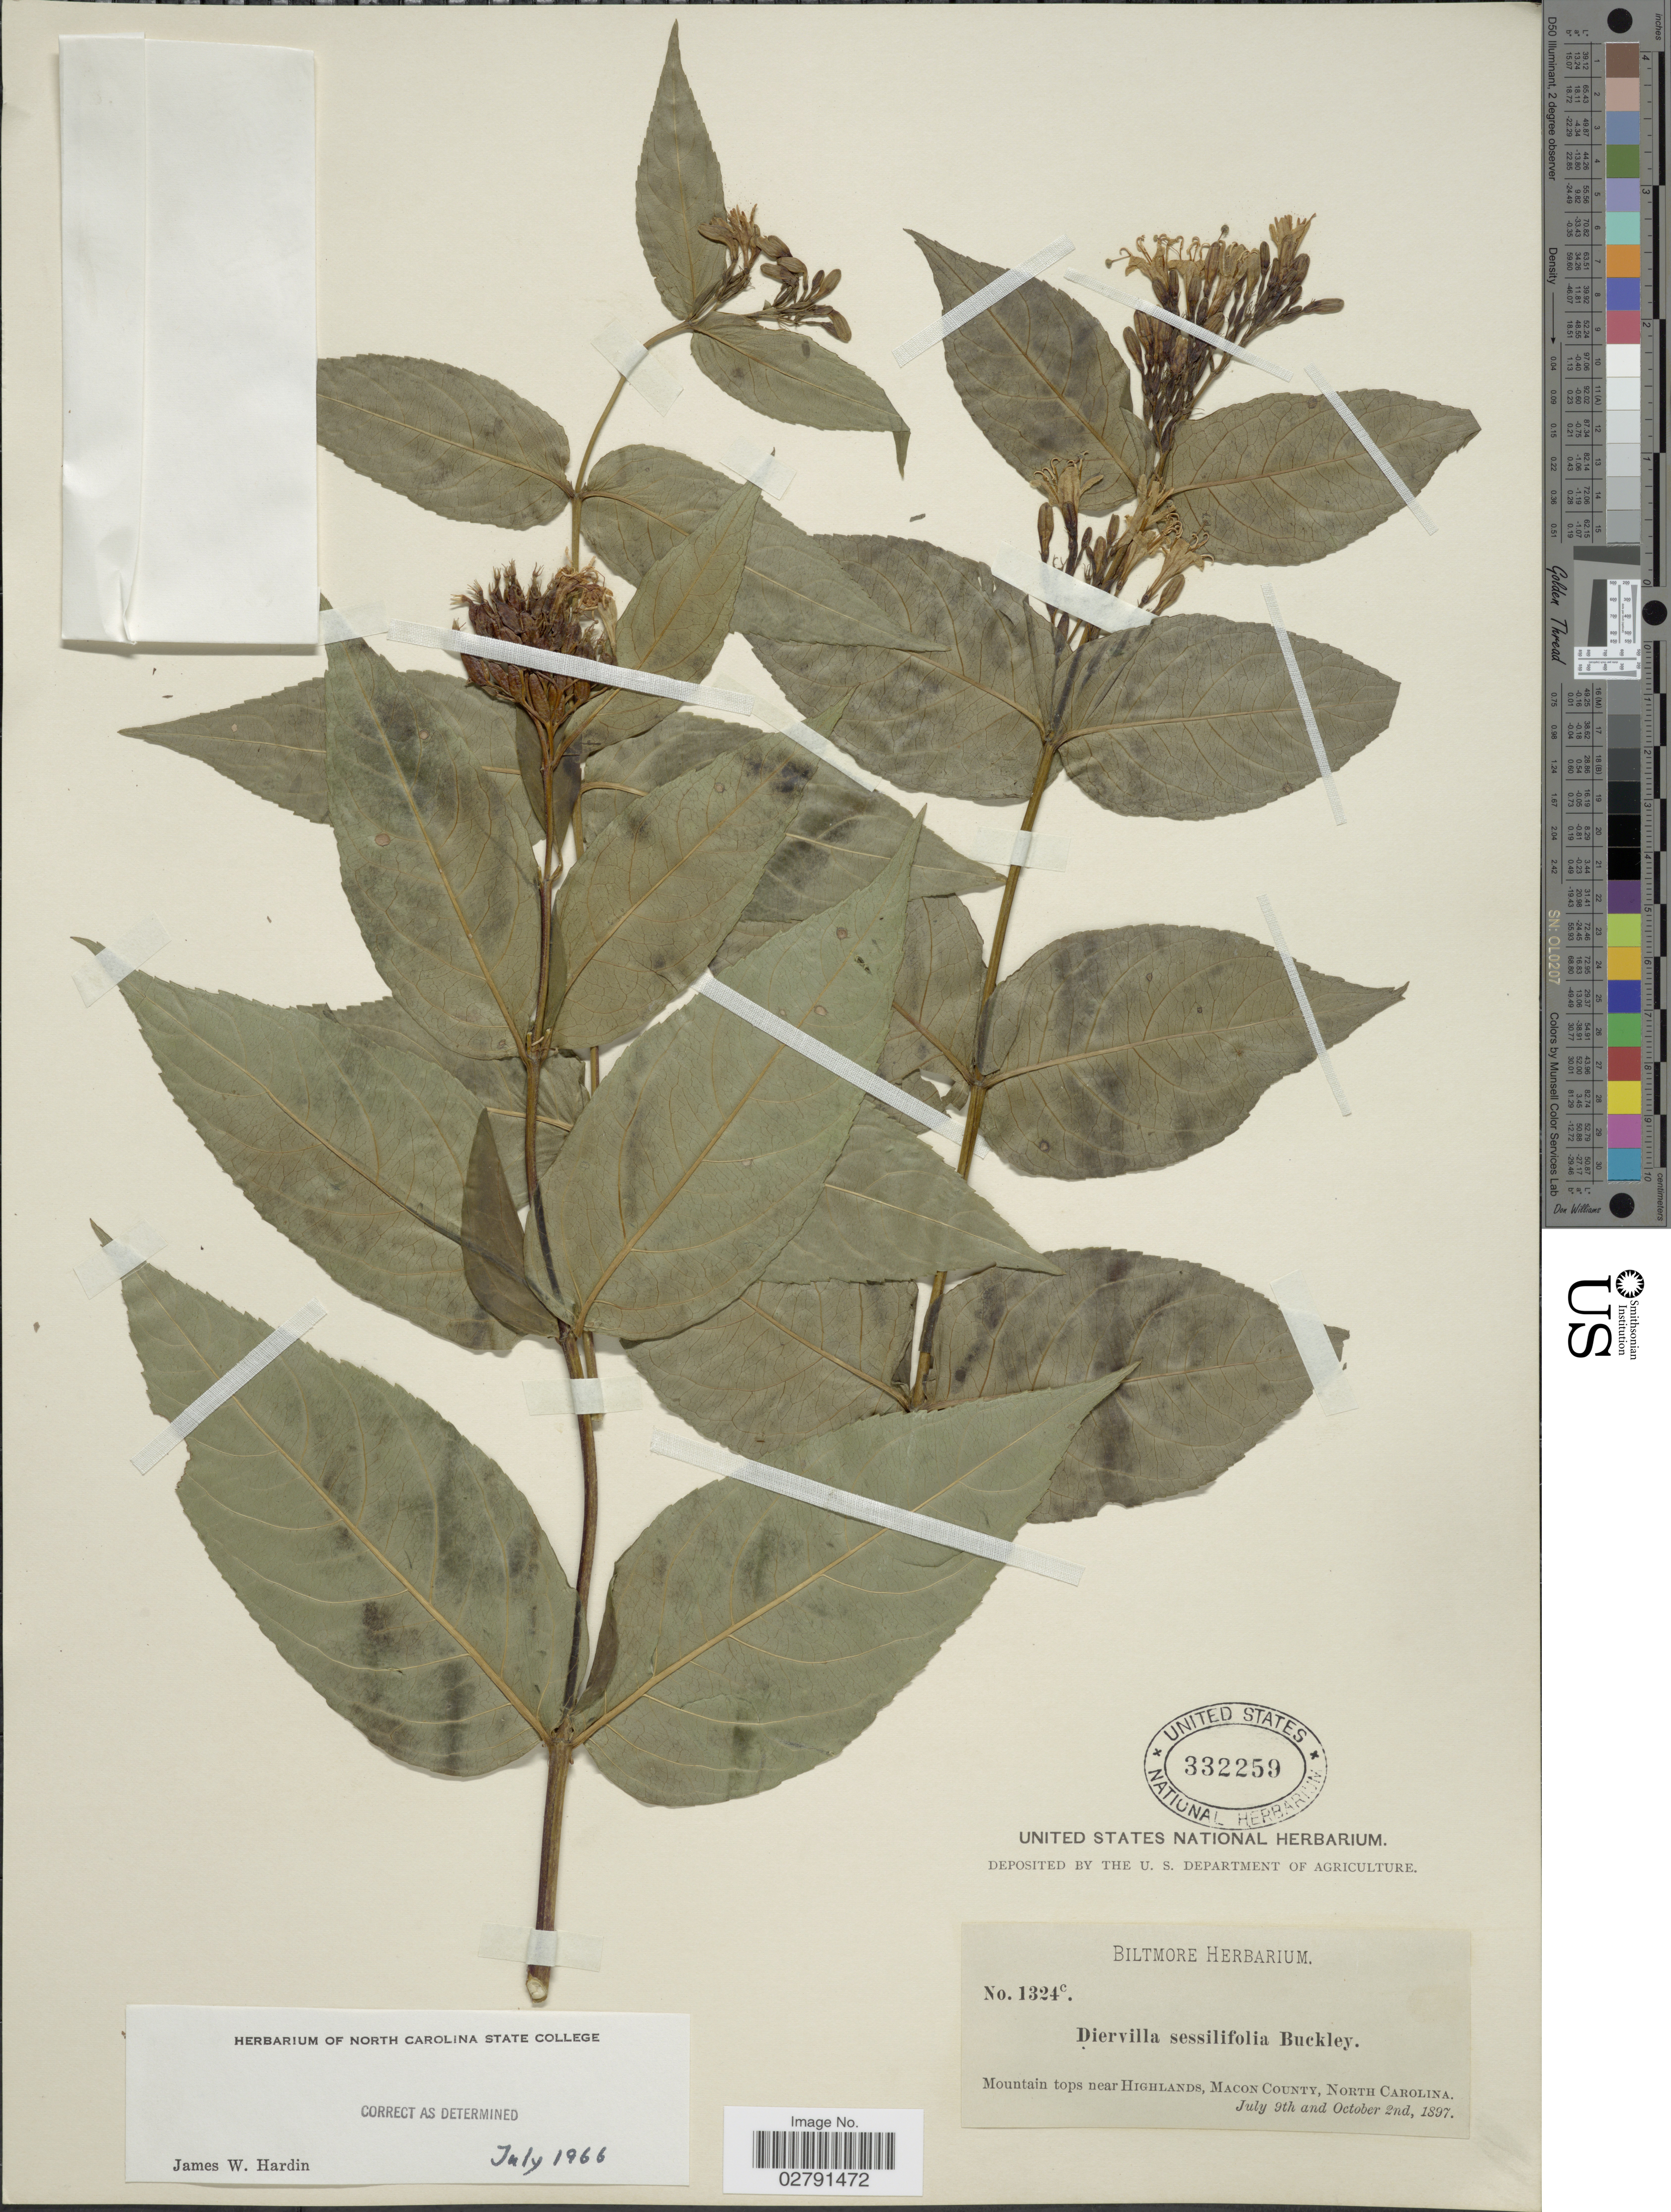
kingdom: Plantae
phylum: Tracheophyta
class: Magnoliopsida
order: Dipsacales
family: Caprifoliaceae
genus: Diervilla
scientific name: Diervilla sessilifolia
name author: Buckley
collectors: ex herb. Biltmore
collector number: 1324c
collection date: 1897-07-09/1897-10-02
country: United States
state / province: North Carolina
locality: Mountains tops near Highlands, Macon County.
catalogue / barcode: US 332259